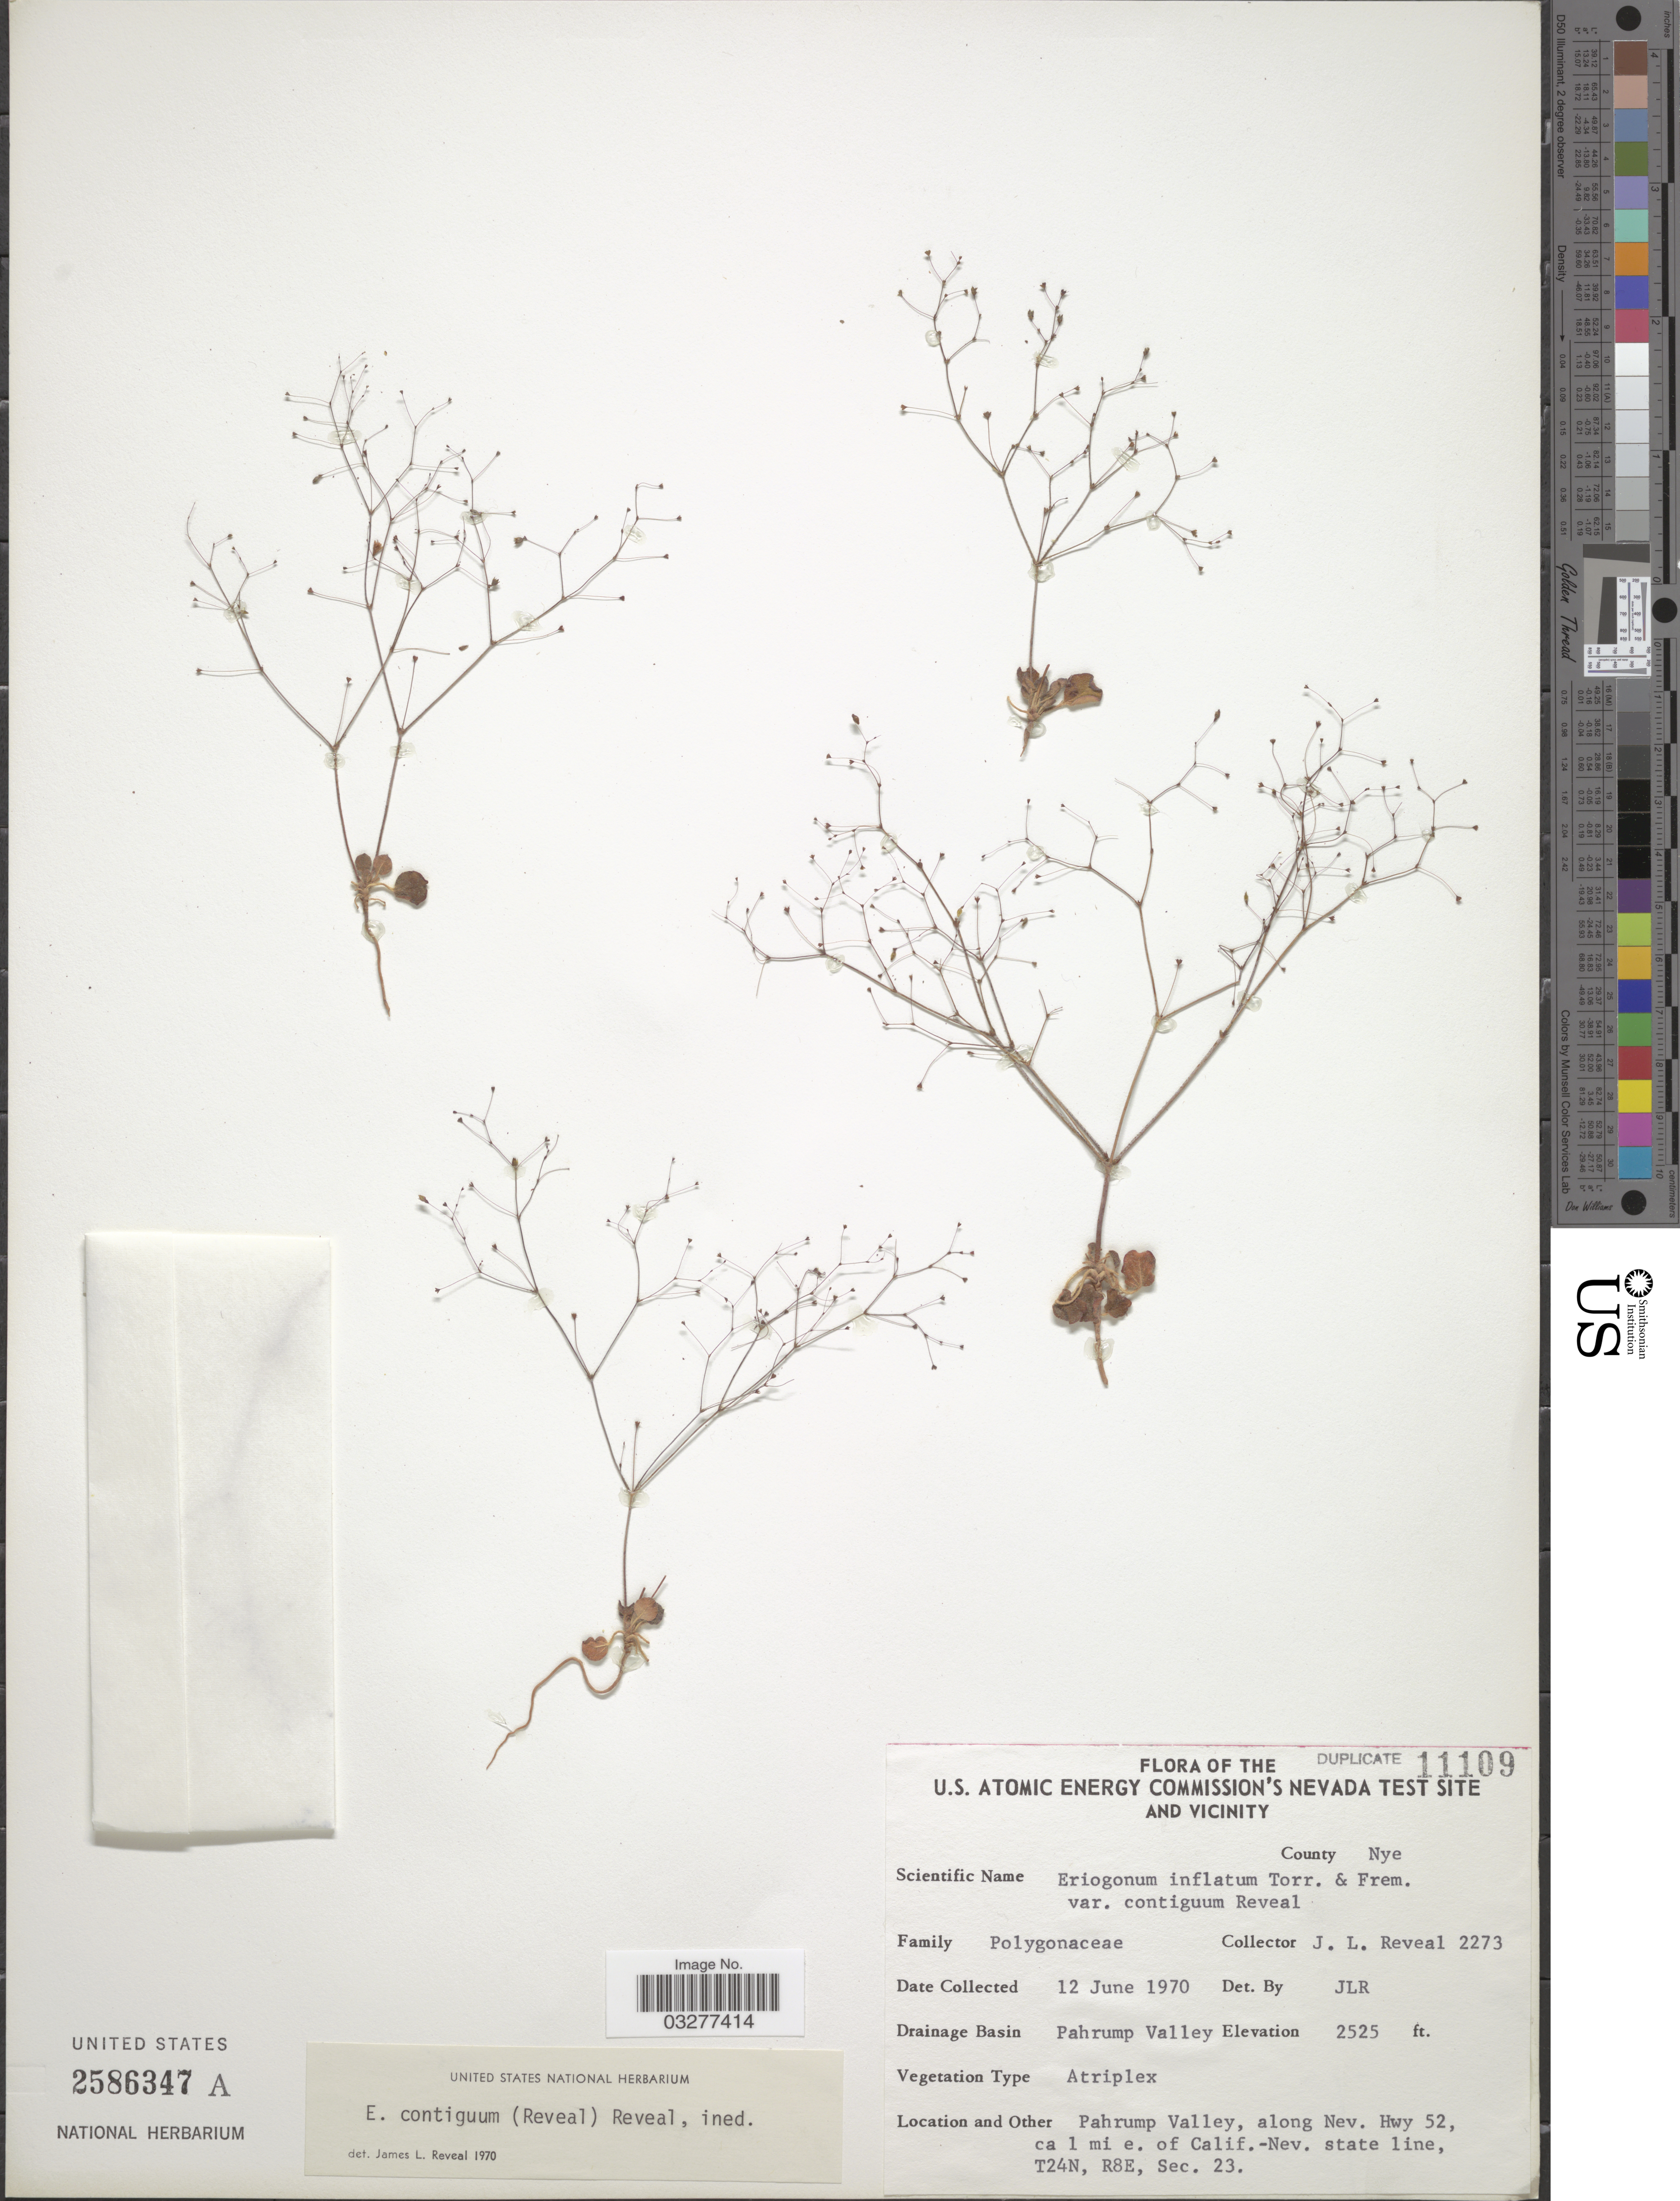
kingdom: Plantae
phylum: Tracheophyta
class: Magnoliopsida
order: Caryophyllales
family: Polygonaceae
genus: Eriogonum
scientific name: Eriogonum inflatum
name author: Torr. & Frém.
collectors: J. L. Reveal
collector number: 2273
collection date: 1970-06-12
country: United States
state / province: Nevada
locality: U. S. Atomic Energy Commission's Nevada Test Site and Vicinity. County Nye. Drainage Basin Pahrump Valley. Pahrump Valley, along Nev. Hwy 52, ca 1 mi e. of Calif.-Nev. state line, T24N, R8E, Sec.23.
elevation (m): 770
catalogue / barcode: US 2586347A